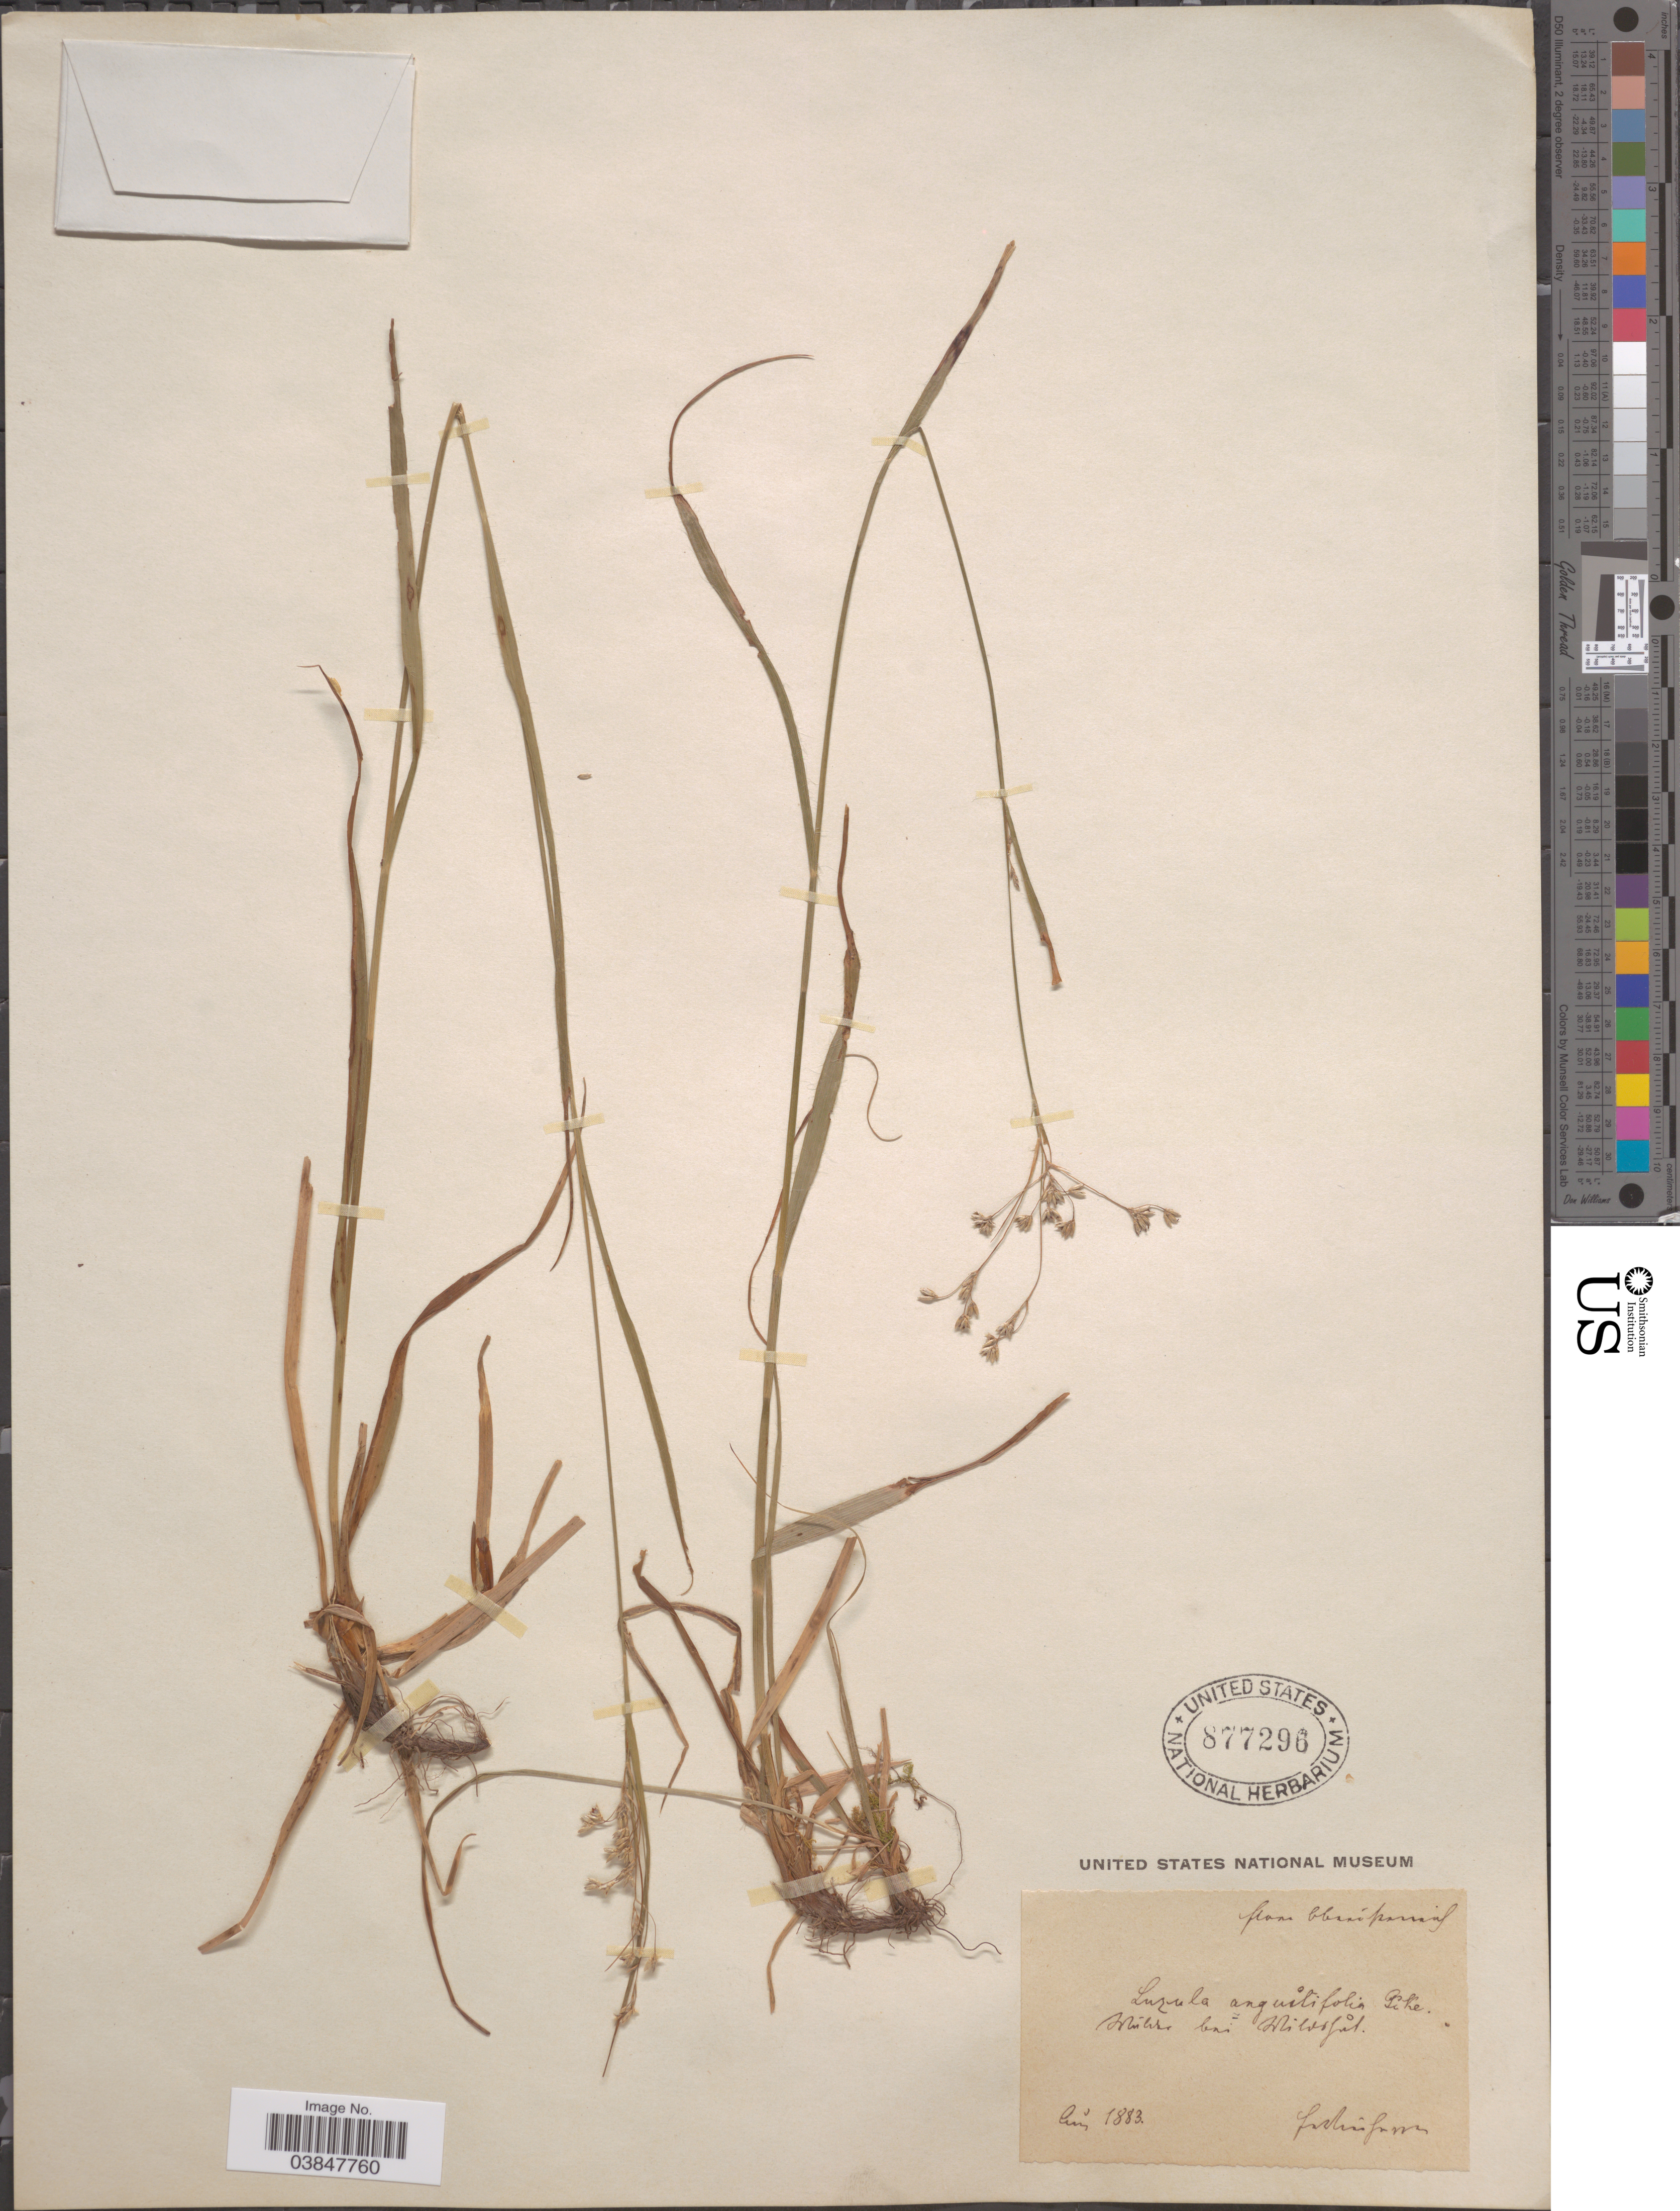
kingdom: Plantae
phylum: Tracheophyta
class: Liliopsida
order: Poales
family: Juncaceae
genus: Luzula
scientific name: Luzula angustifolia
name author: Poir.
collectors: F. Vierhapper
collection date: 1883-08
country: Austria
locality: Flora Oberösterreich, Wälder bei Wildshut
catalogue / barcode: US 877296